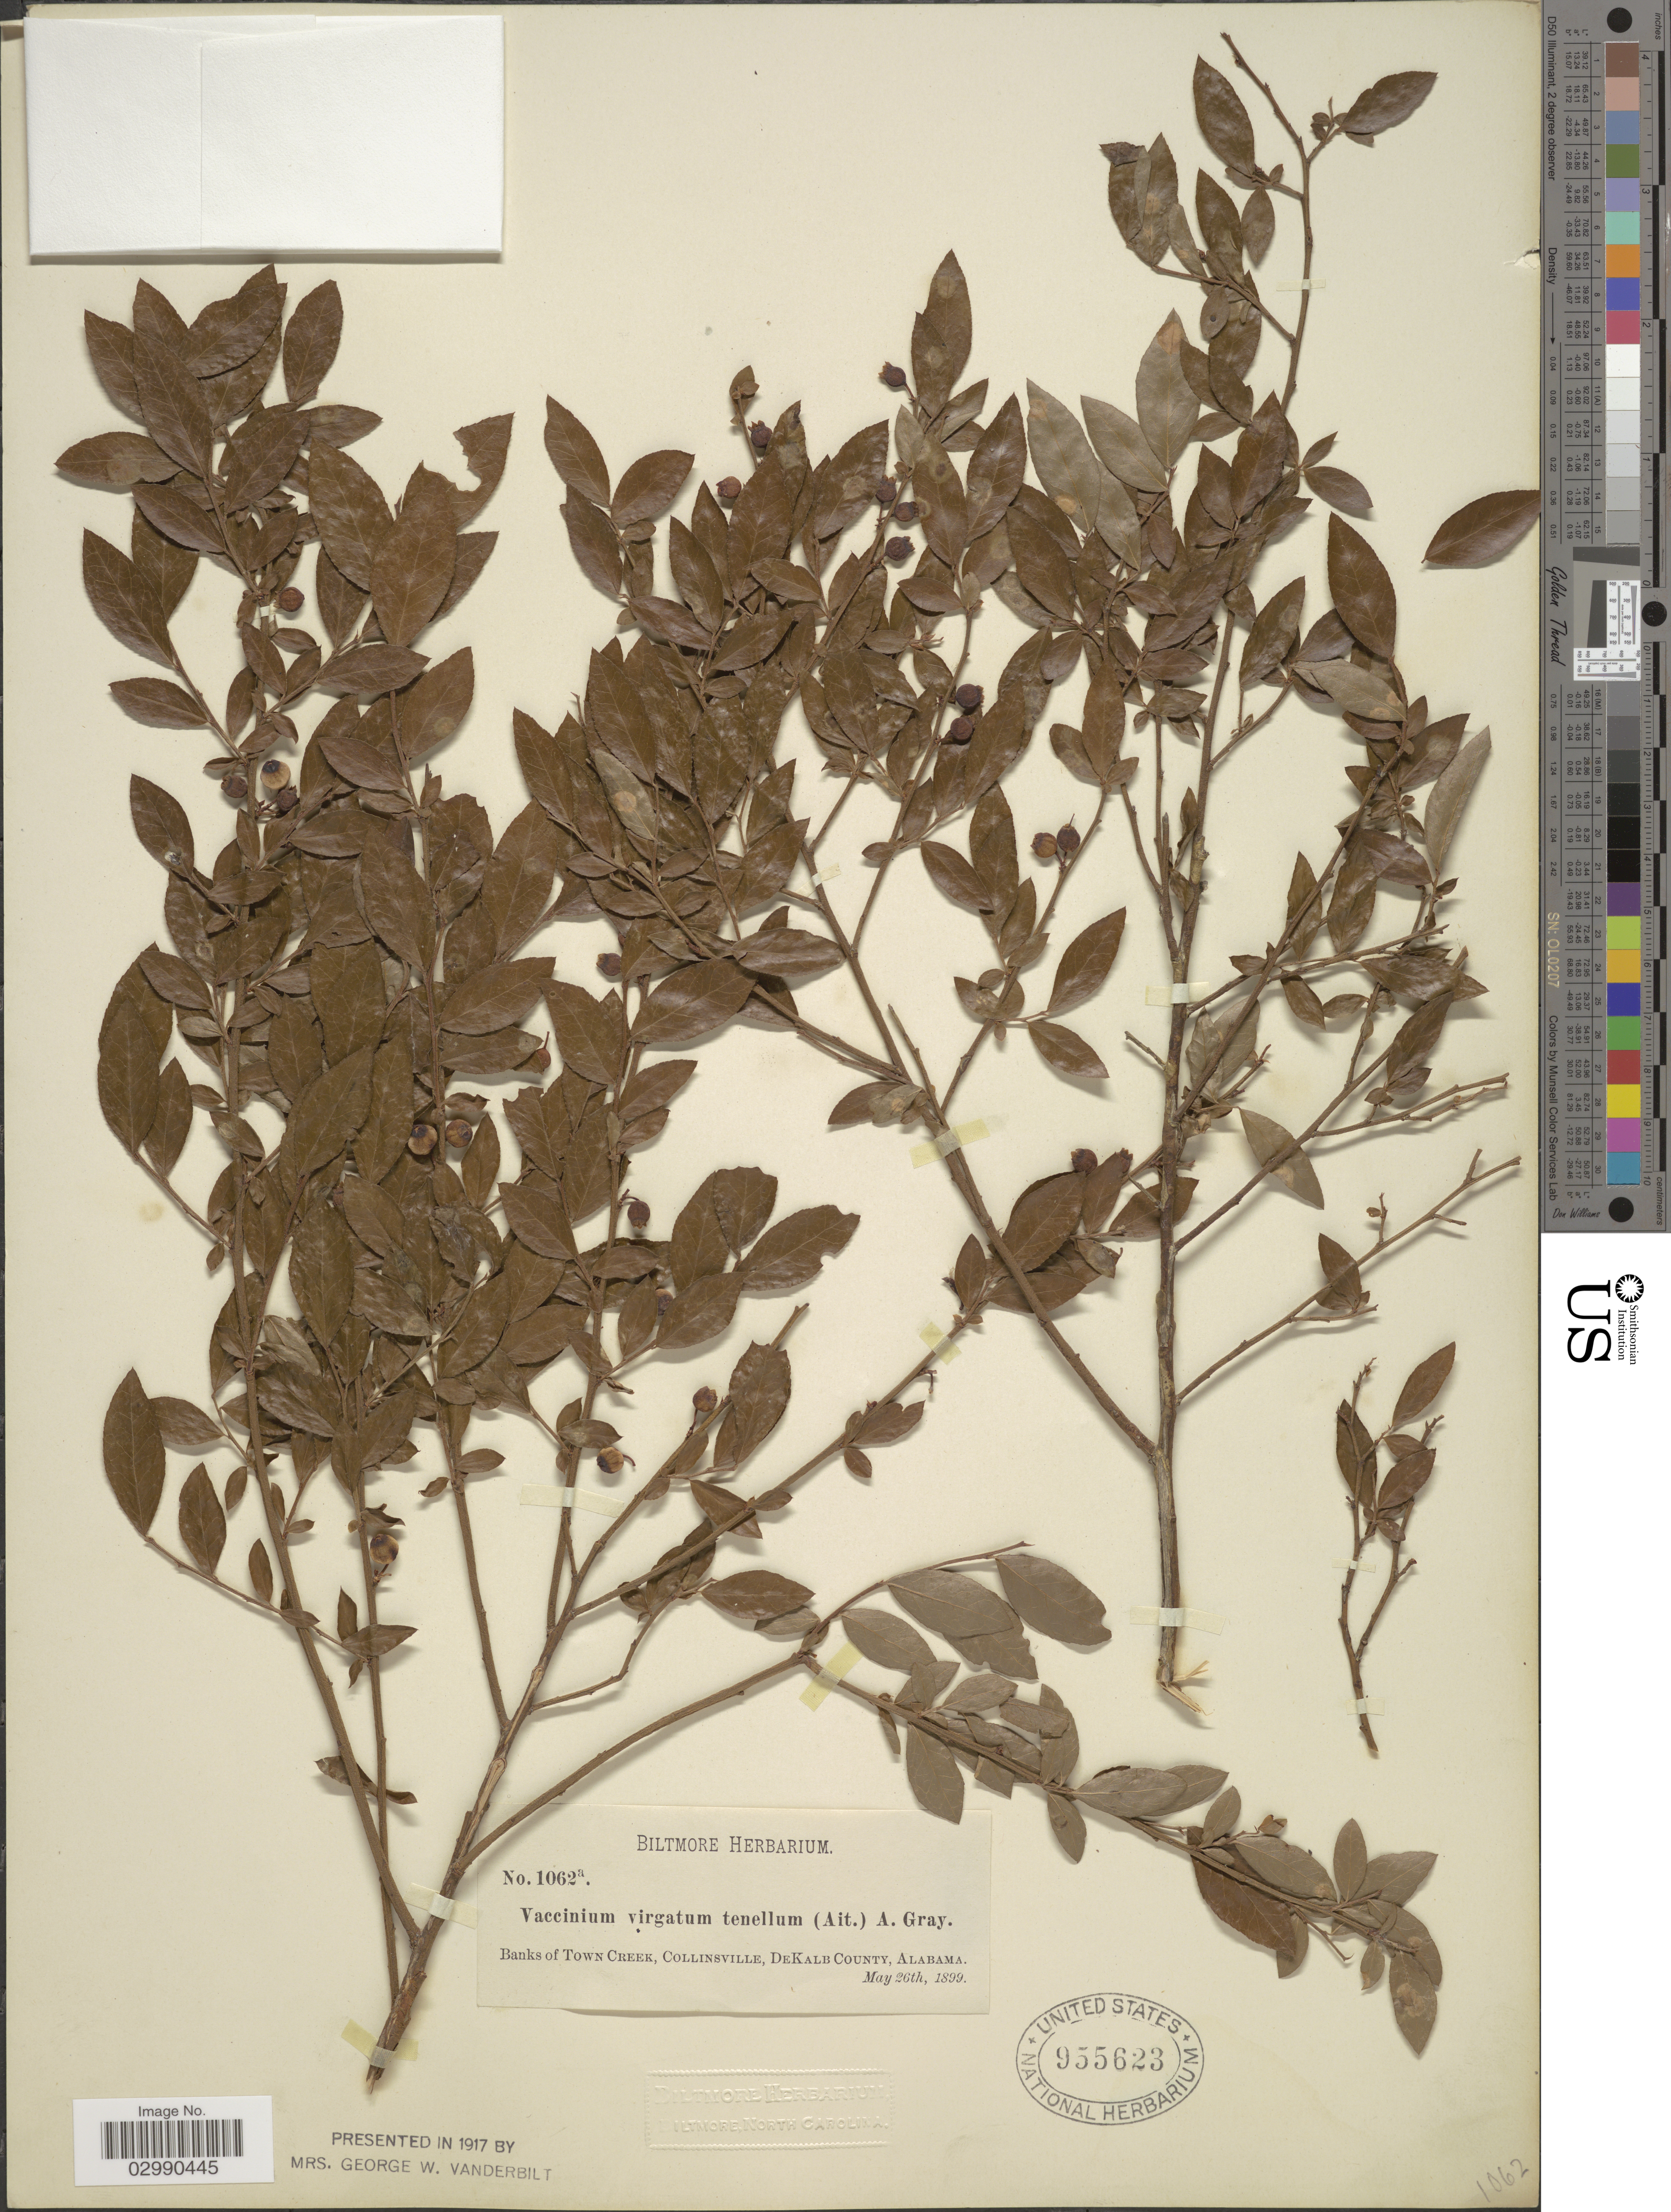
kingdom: Plantae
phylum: Tracheophyta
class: Magnoliopsida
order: Ericales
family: Ericaceae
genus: Vaccinium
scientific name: Vaccinium vacillans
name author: Kalm ex Torr.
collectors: ex herb. Biltmore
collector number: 1062a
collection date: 1899-05-26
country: United States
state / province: Alabama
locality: Banks of Town Creek, Collinsville, DeKalb County.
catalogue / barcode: US 955623